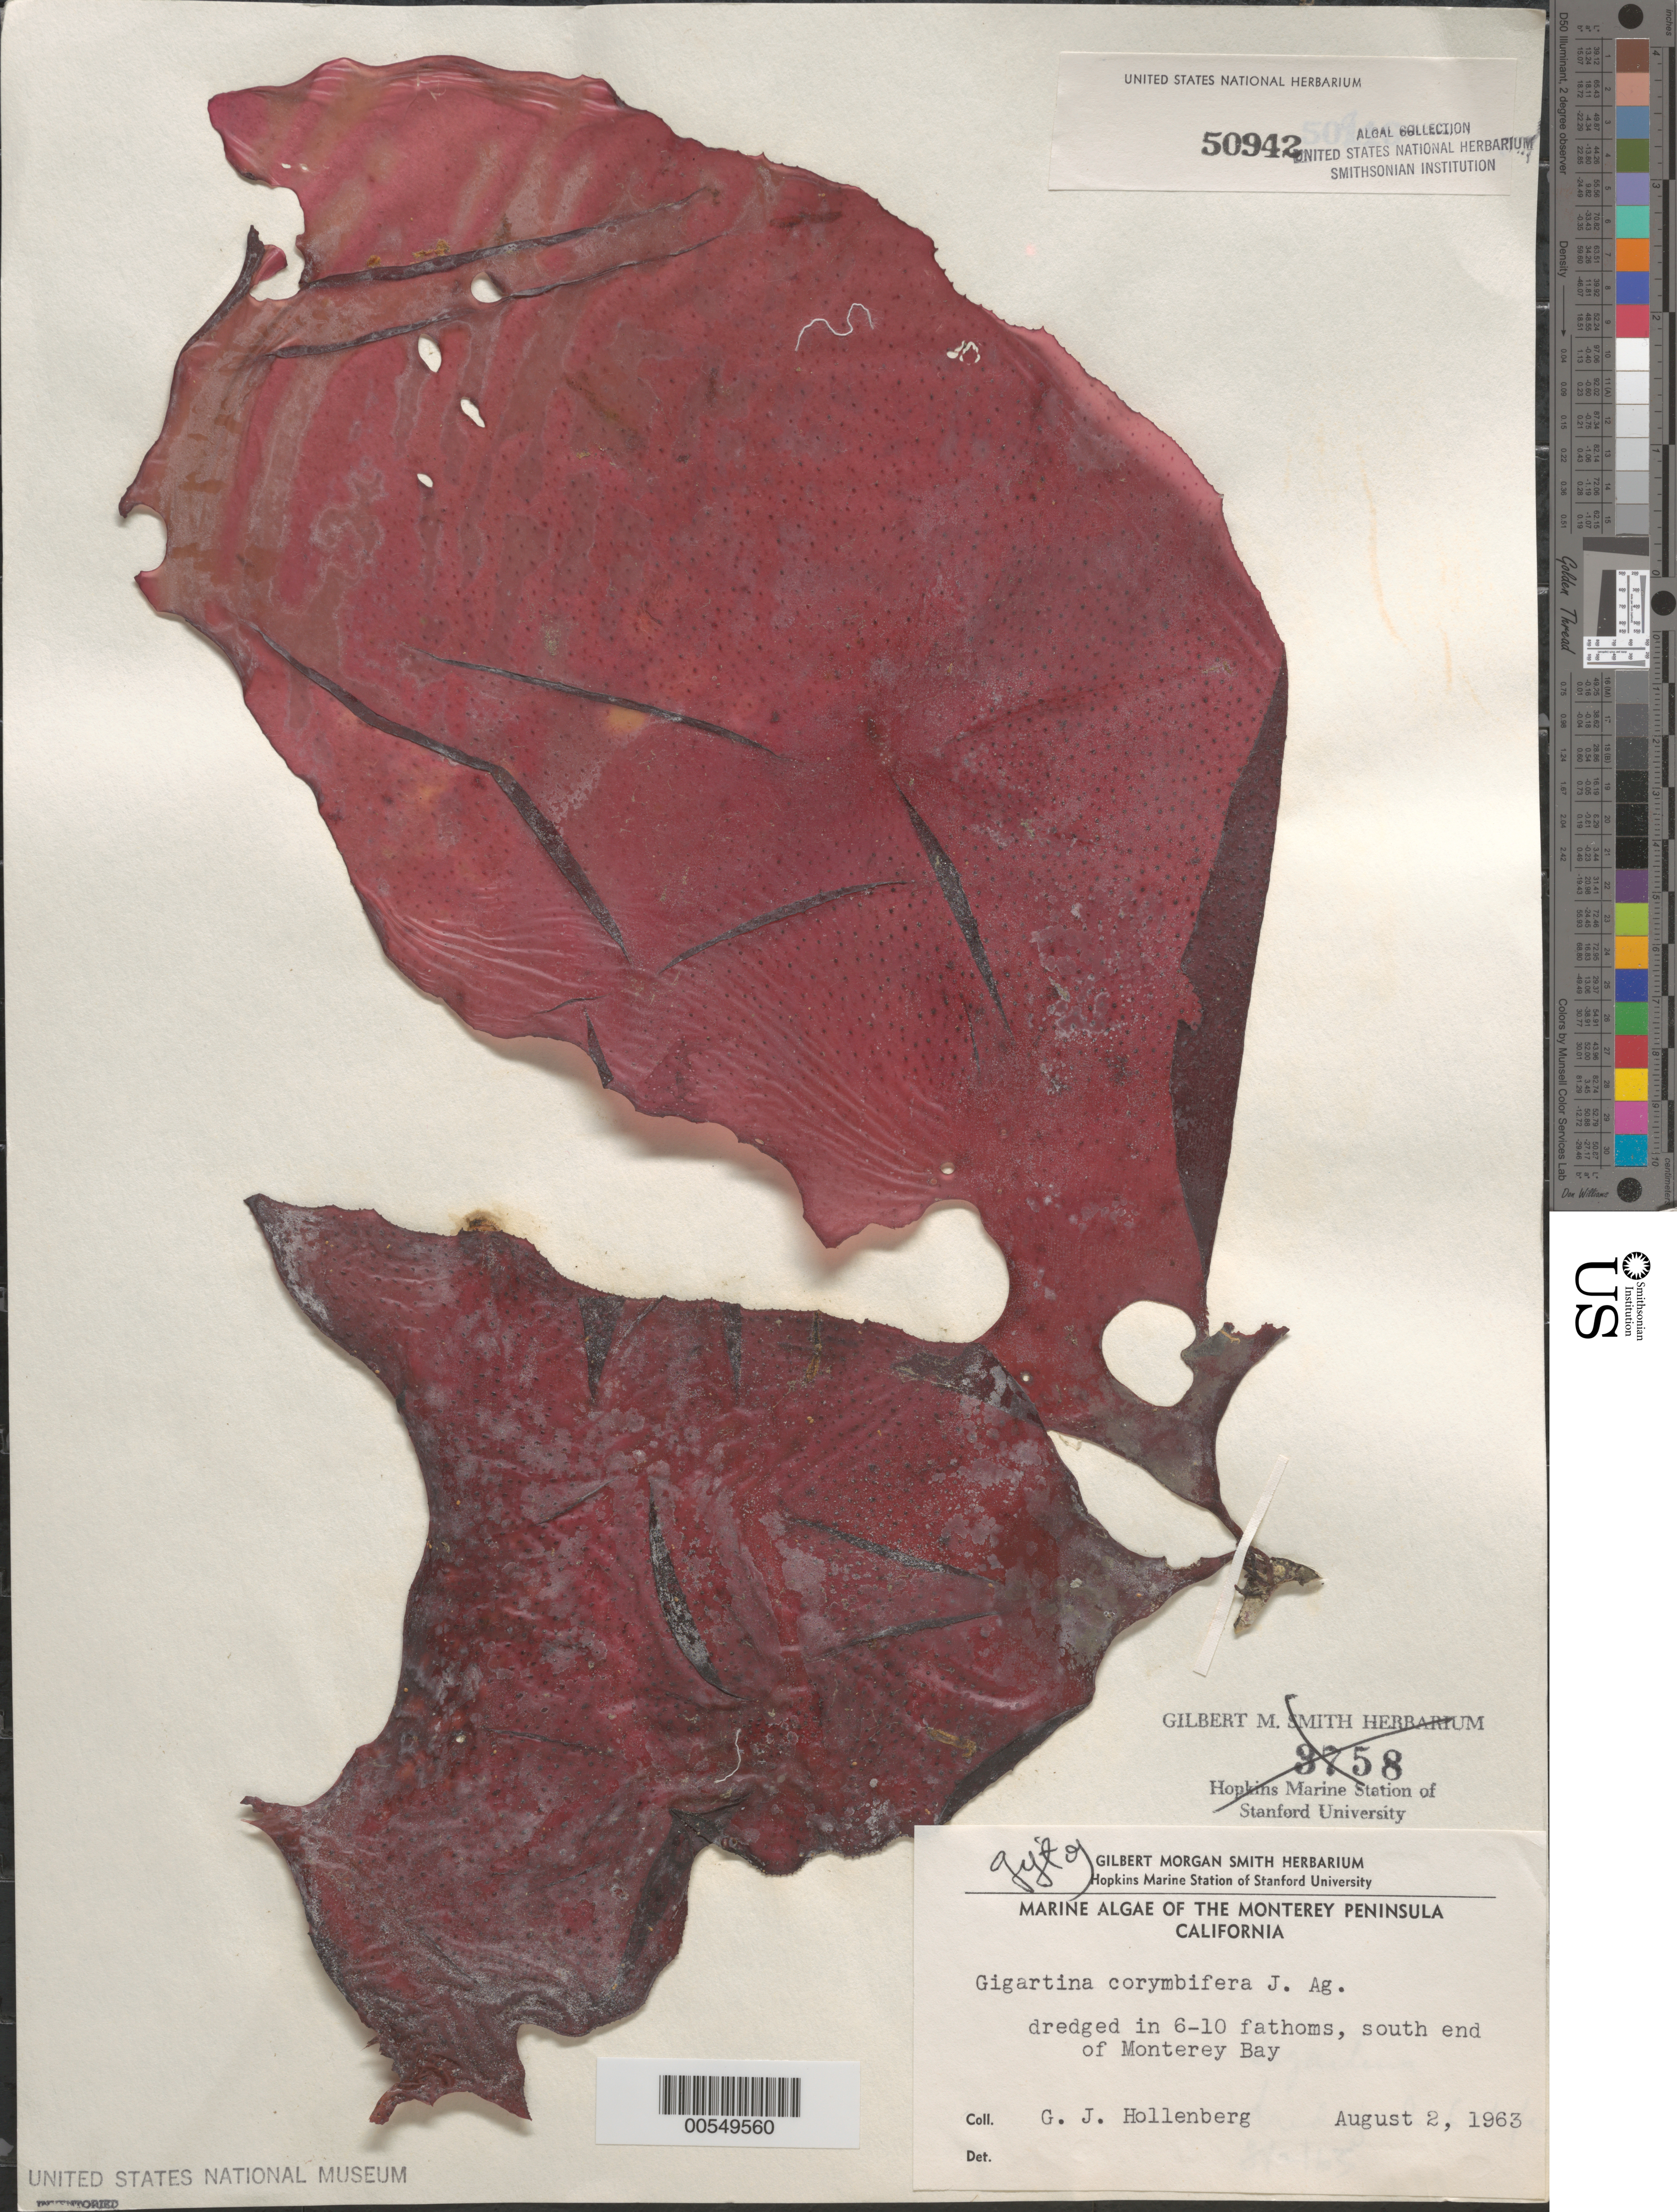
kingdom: Plantae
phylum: Rhodophyta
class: Florideophyceae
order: Gigartinales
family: Gigartinaceae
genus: Chondracanthus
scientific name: Chondracanthus corymbiferus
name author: (Kütz.) Guiry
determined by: Algae name updating Project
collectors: G. Hollenberg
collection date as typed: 02 Aug 1963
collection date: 1963-08-02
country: United States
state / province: California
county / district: Monterey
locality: Monterey Bay, south end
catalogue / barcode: US 50942